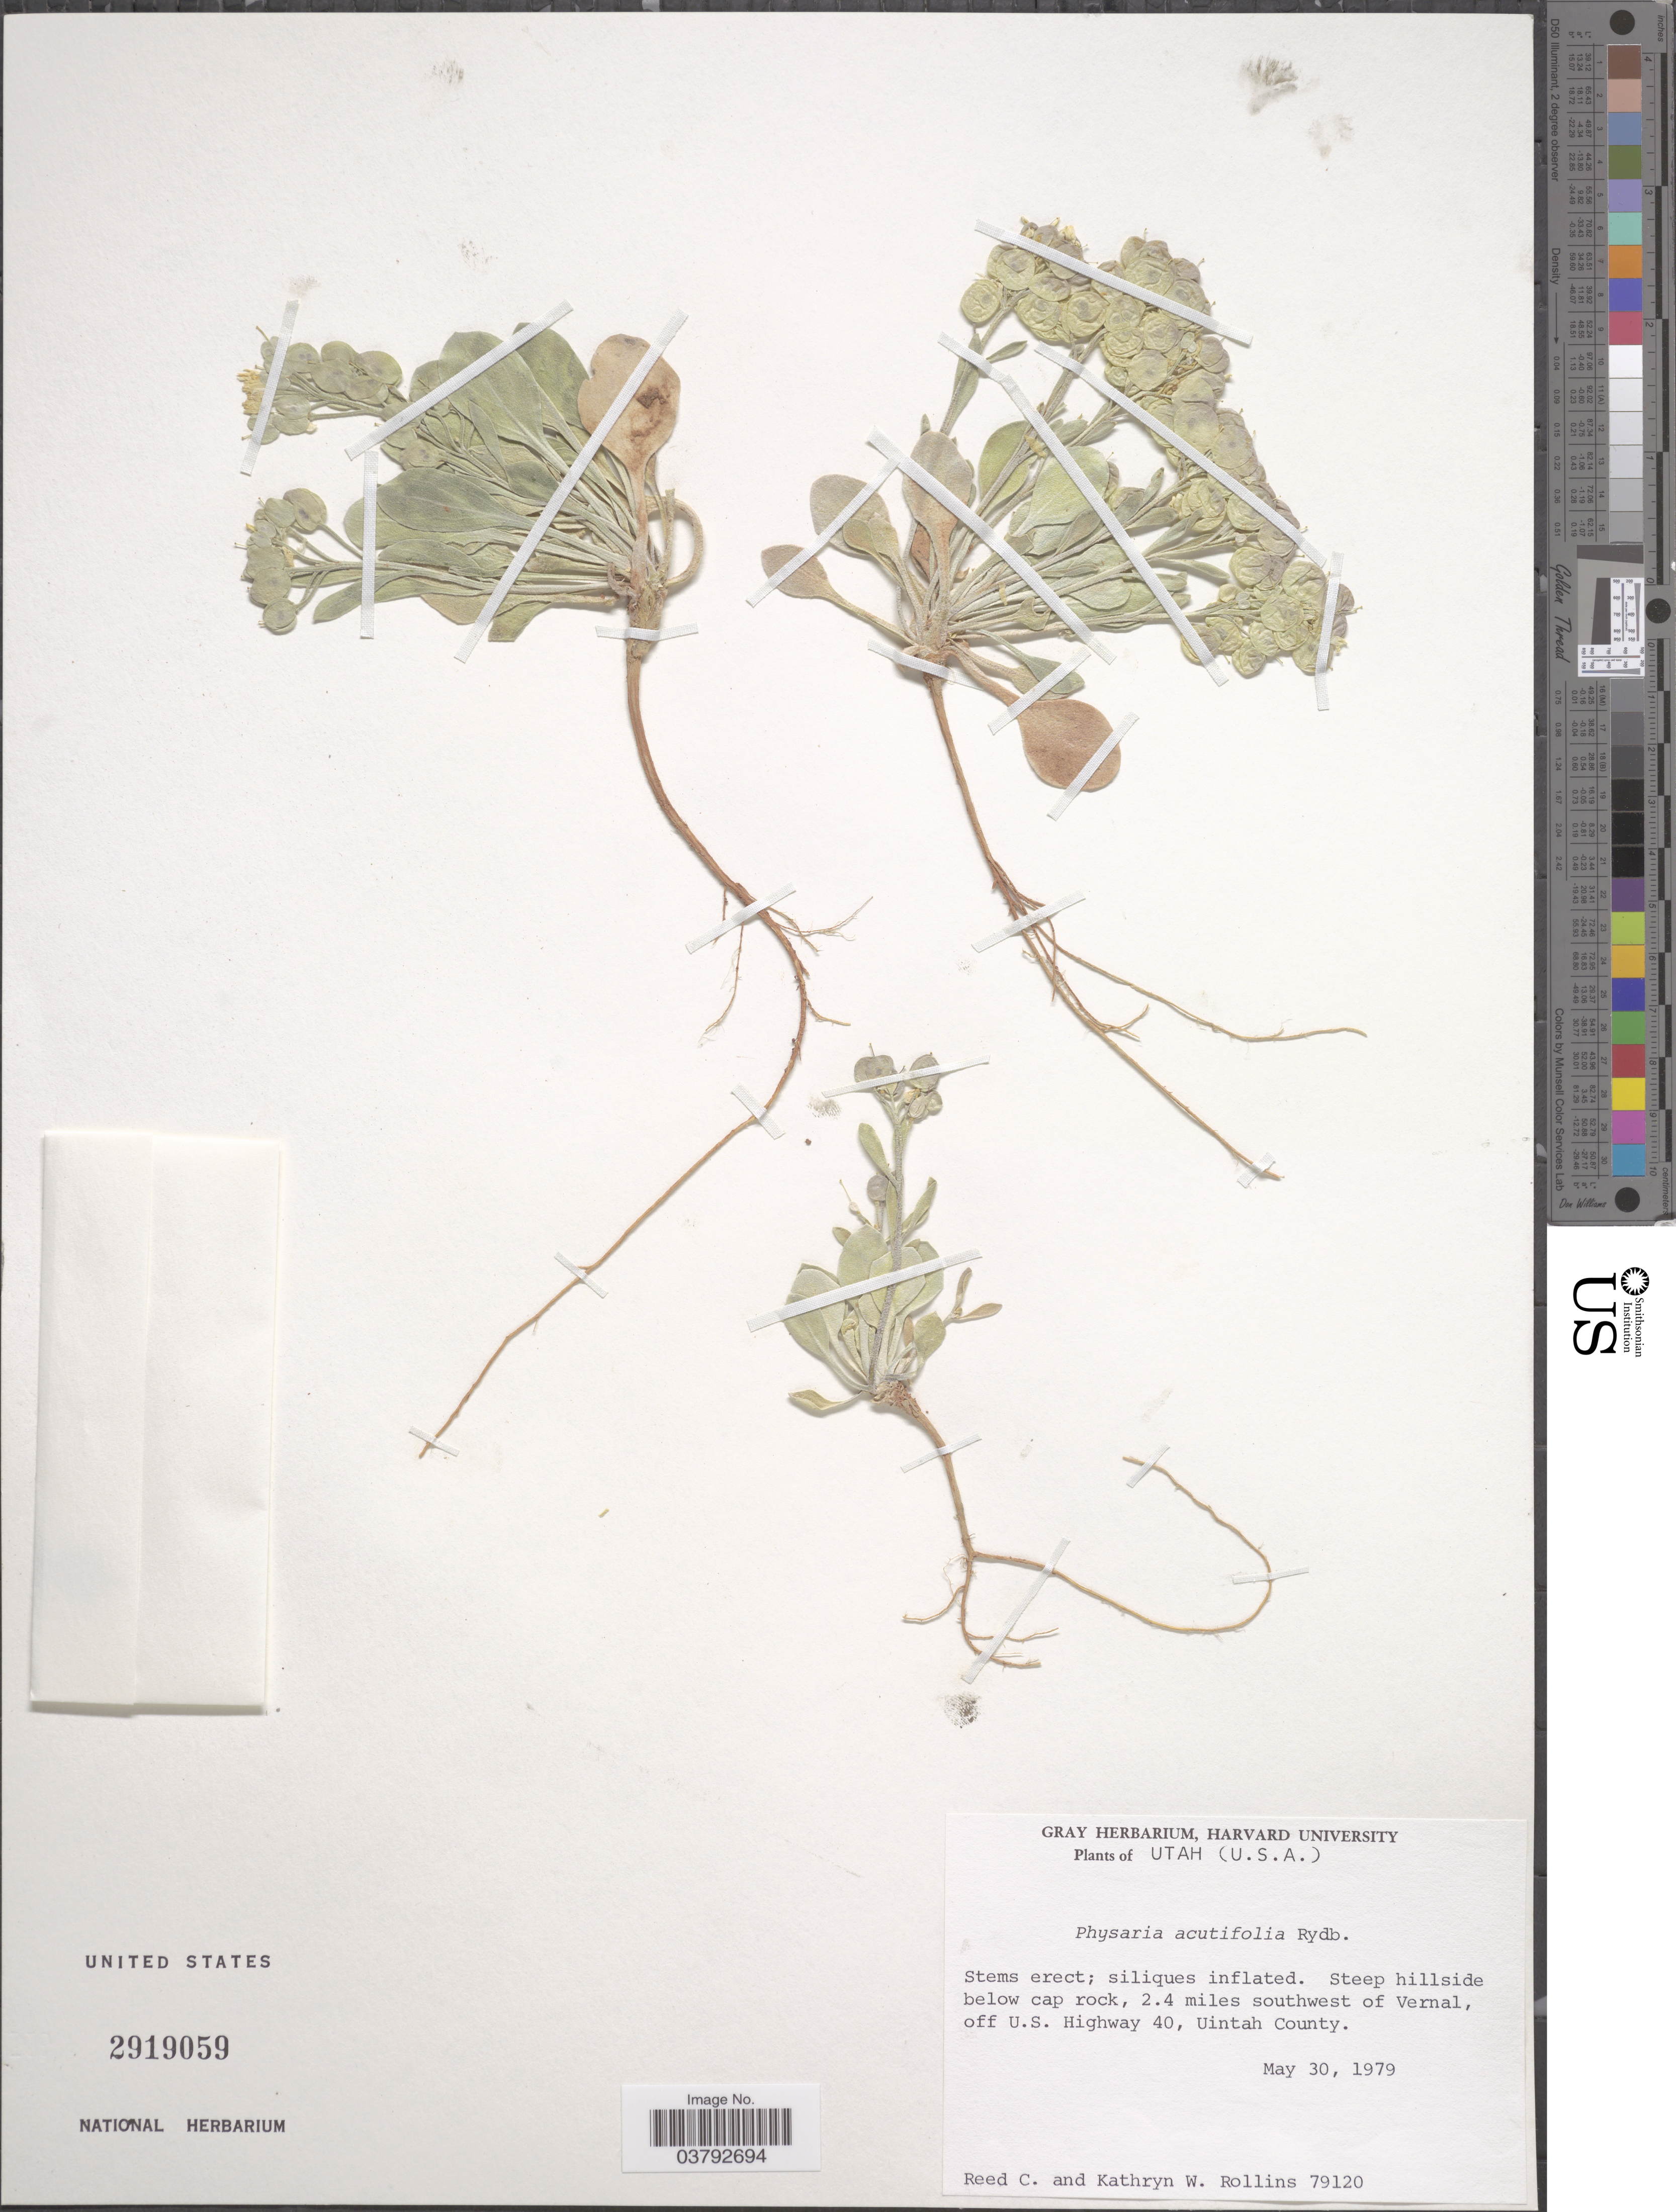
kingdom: Plantae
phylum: Tracheophyta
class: Magnoliopsida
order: Brassicales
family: Brassicaceae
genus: Physaria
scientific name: Physaria acutifolia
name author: Rydb.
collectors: R. C. Rollins & K. W. Rollins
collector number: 79120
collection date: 1979-05-30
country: United States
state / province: Utah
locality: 2.4 miles southwest of Vernal, off U. S. Highway 40, Uintah County.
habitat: steep hillside below cap rock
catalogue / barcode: US 2919059